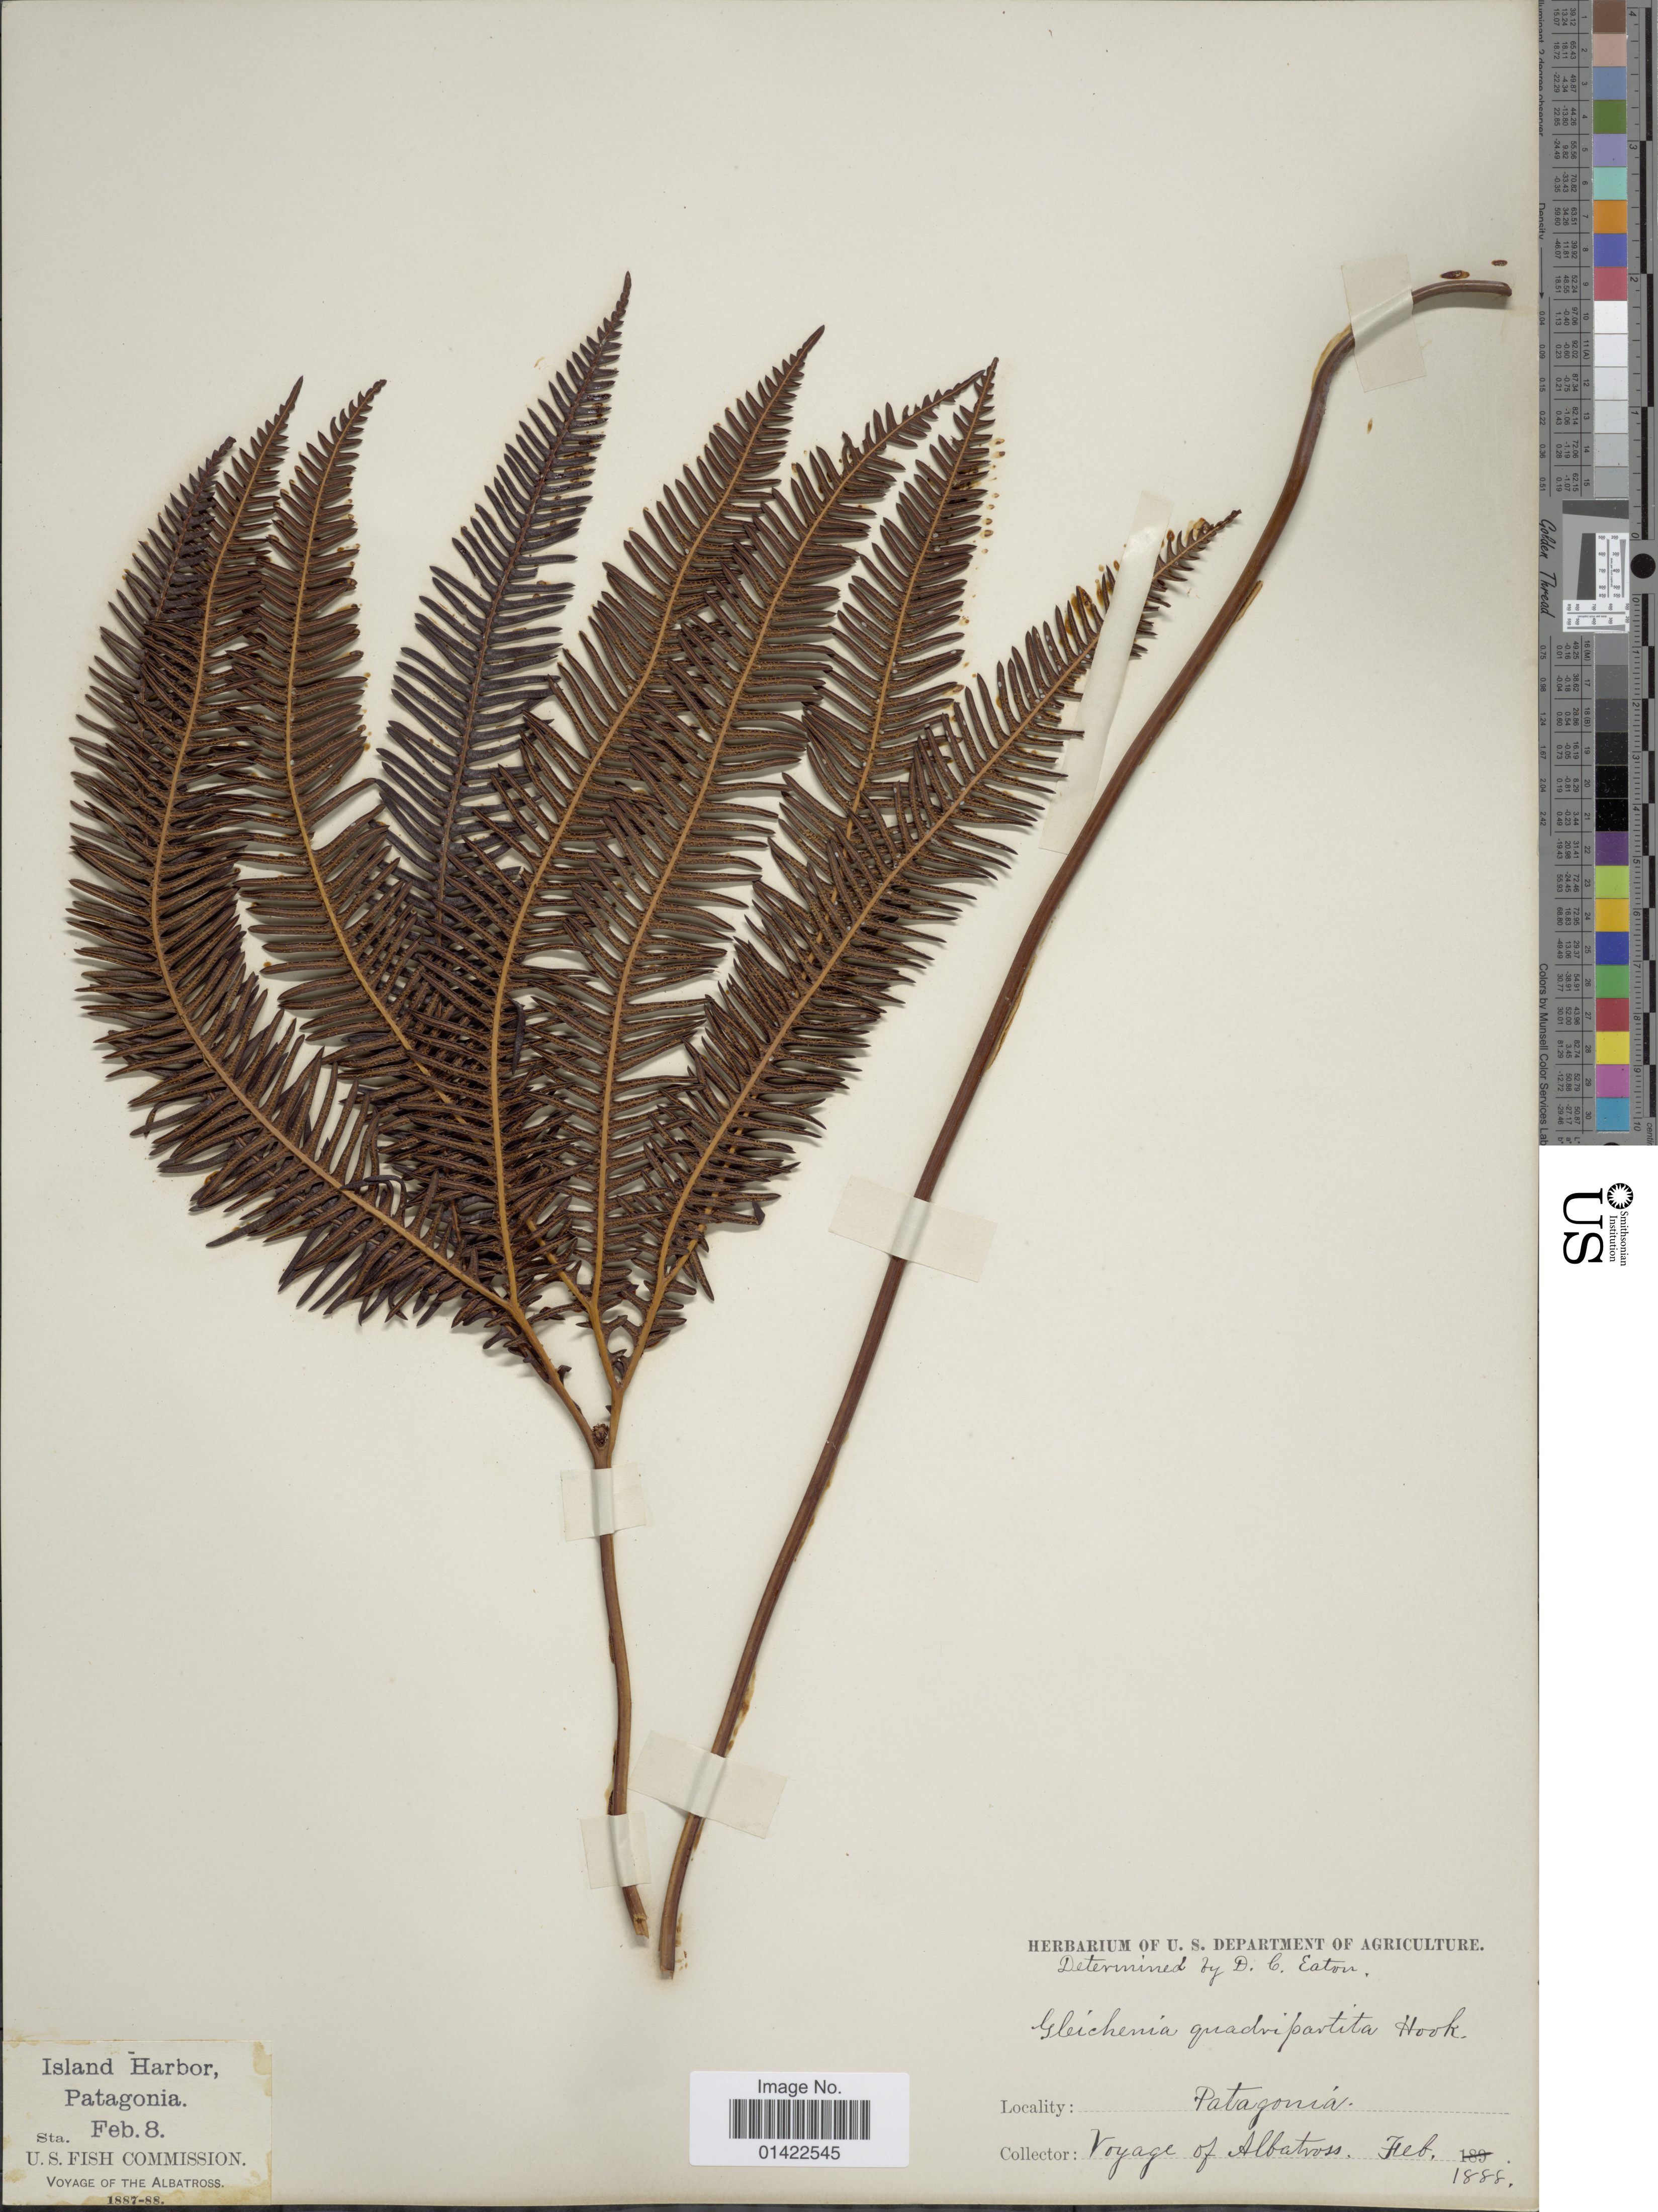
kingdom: Plantae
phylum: Tracheophyta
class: Polypodiopsida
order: Gleicheniales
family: Gleicheniaceae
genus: Sticherus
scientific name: Sticherus quadripartitus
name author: (Poir.) Ching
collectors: "The Albatross"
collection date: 1888-02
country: Chile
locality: Island Harbor, Patagonia. Voyage of the Albatross.